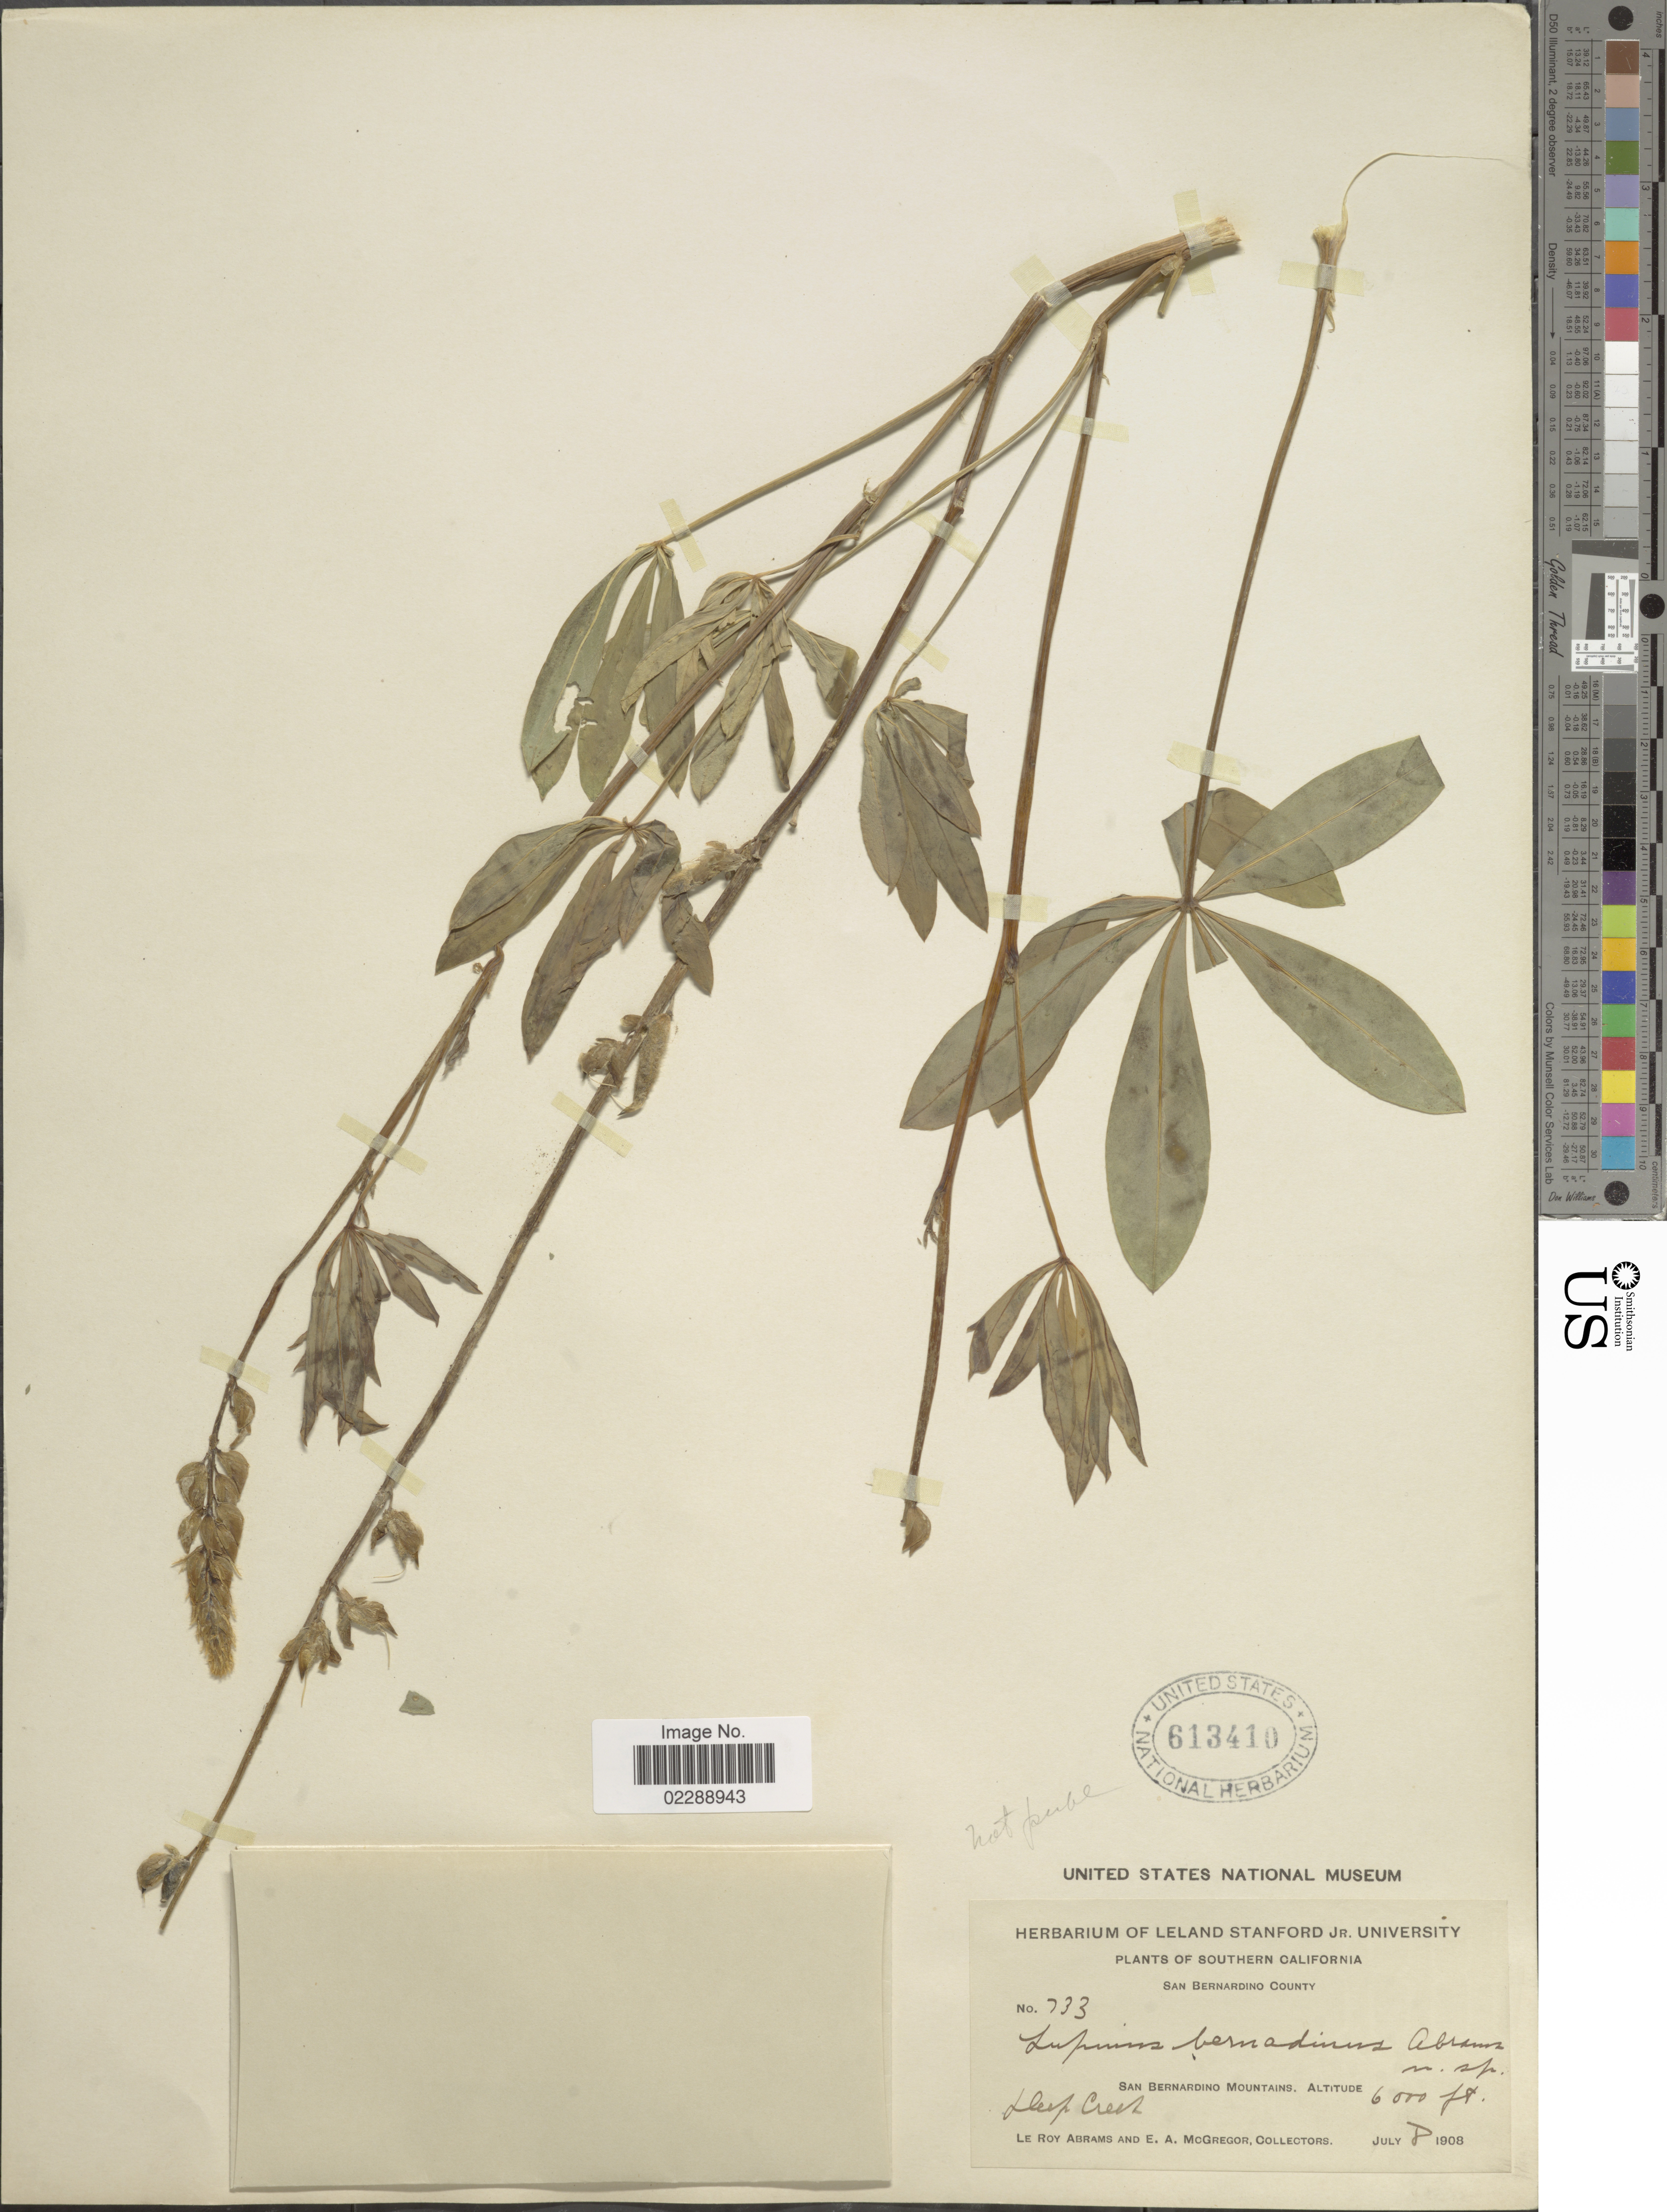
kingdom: Plantae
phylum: Tracheophyta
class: Magnoliopsida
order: Fabales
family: Fabaceae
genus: Lupinus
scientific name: Lupinus sp.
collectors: L. Abrams & E. A. McGregor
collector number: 733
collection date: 1908-07-08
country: United States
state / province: California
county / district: San Bernardino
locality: Southern California, San Bernardino County, San Bernardino Mountains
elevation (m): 1829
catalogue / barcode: US 613410